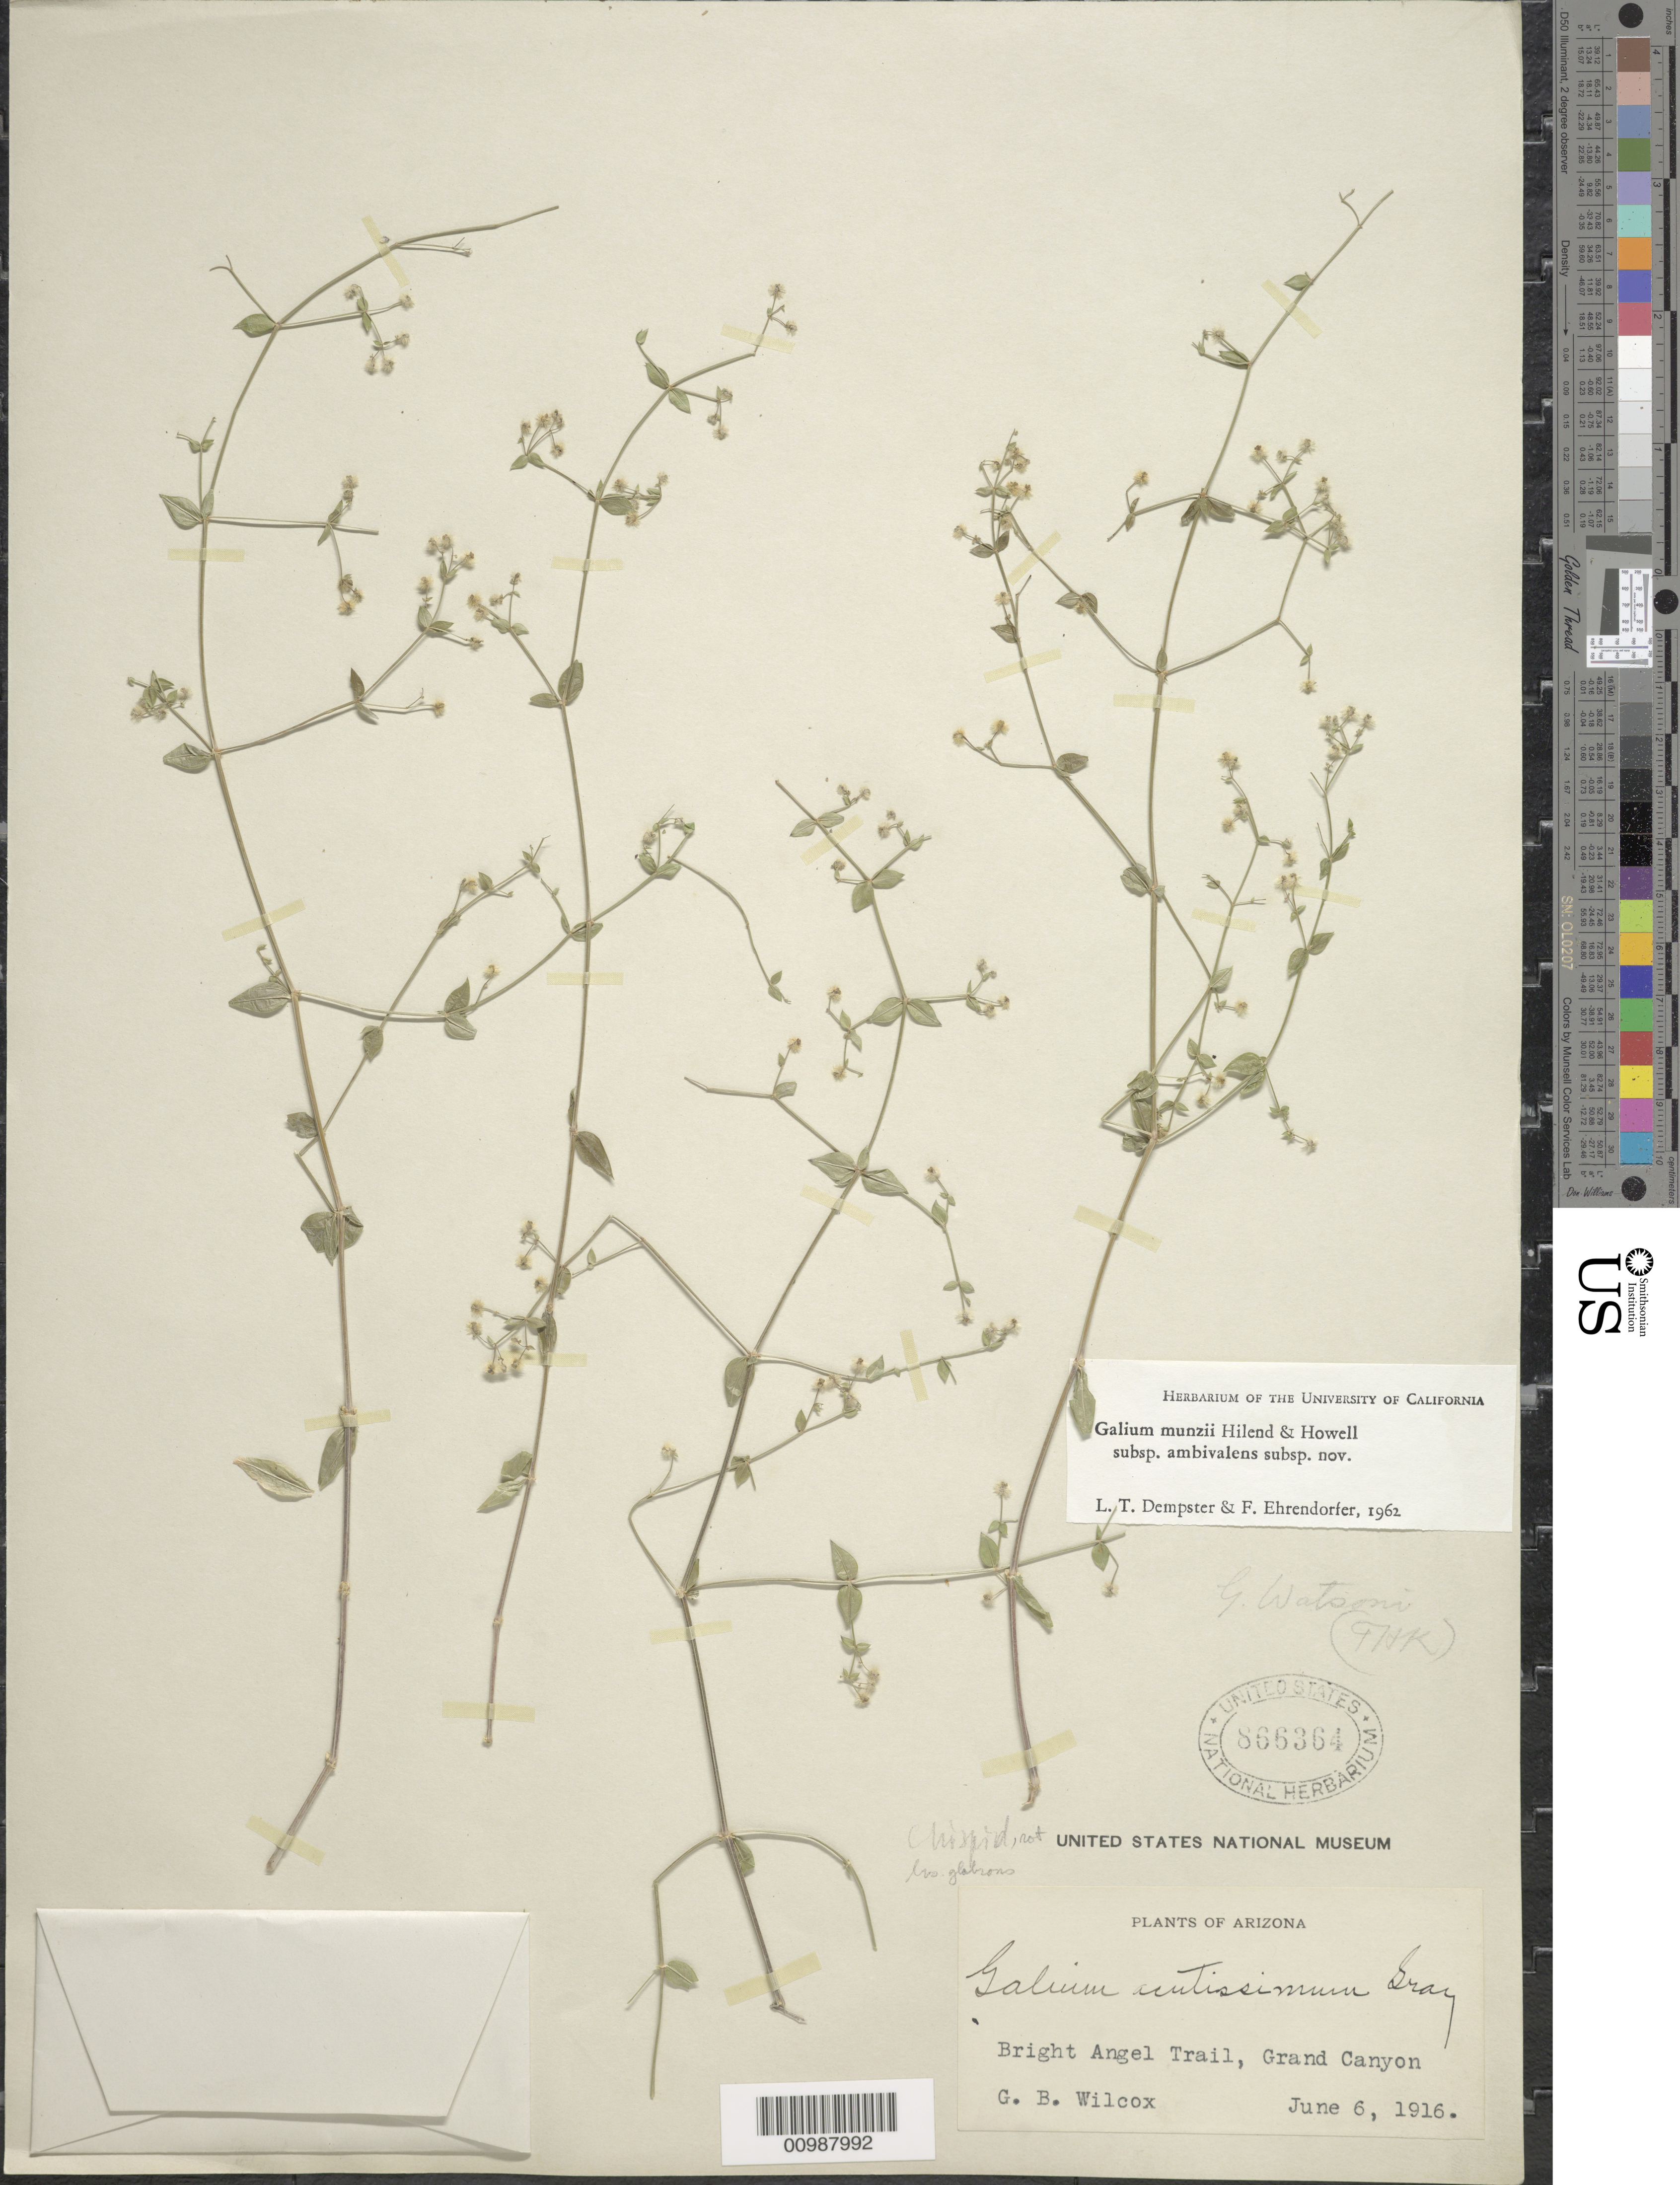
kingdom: Plantae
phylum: Tracheophyta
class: Magnoliopsida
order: Gentianales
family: Rubiaceae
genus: Galium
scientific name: Galium munzii subsp. munzii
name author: Hilend & J.T. Howell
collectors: G. Wilcox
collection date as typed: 06 Jun 1916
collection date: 1916-06-06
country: United States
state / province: Arizona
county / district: Coconino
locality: Bright Angel Trail, Grand Canyon.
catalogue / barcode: US 866364